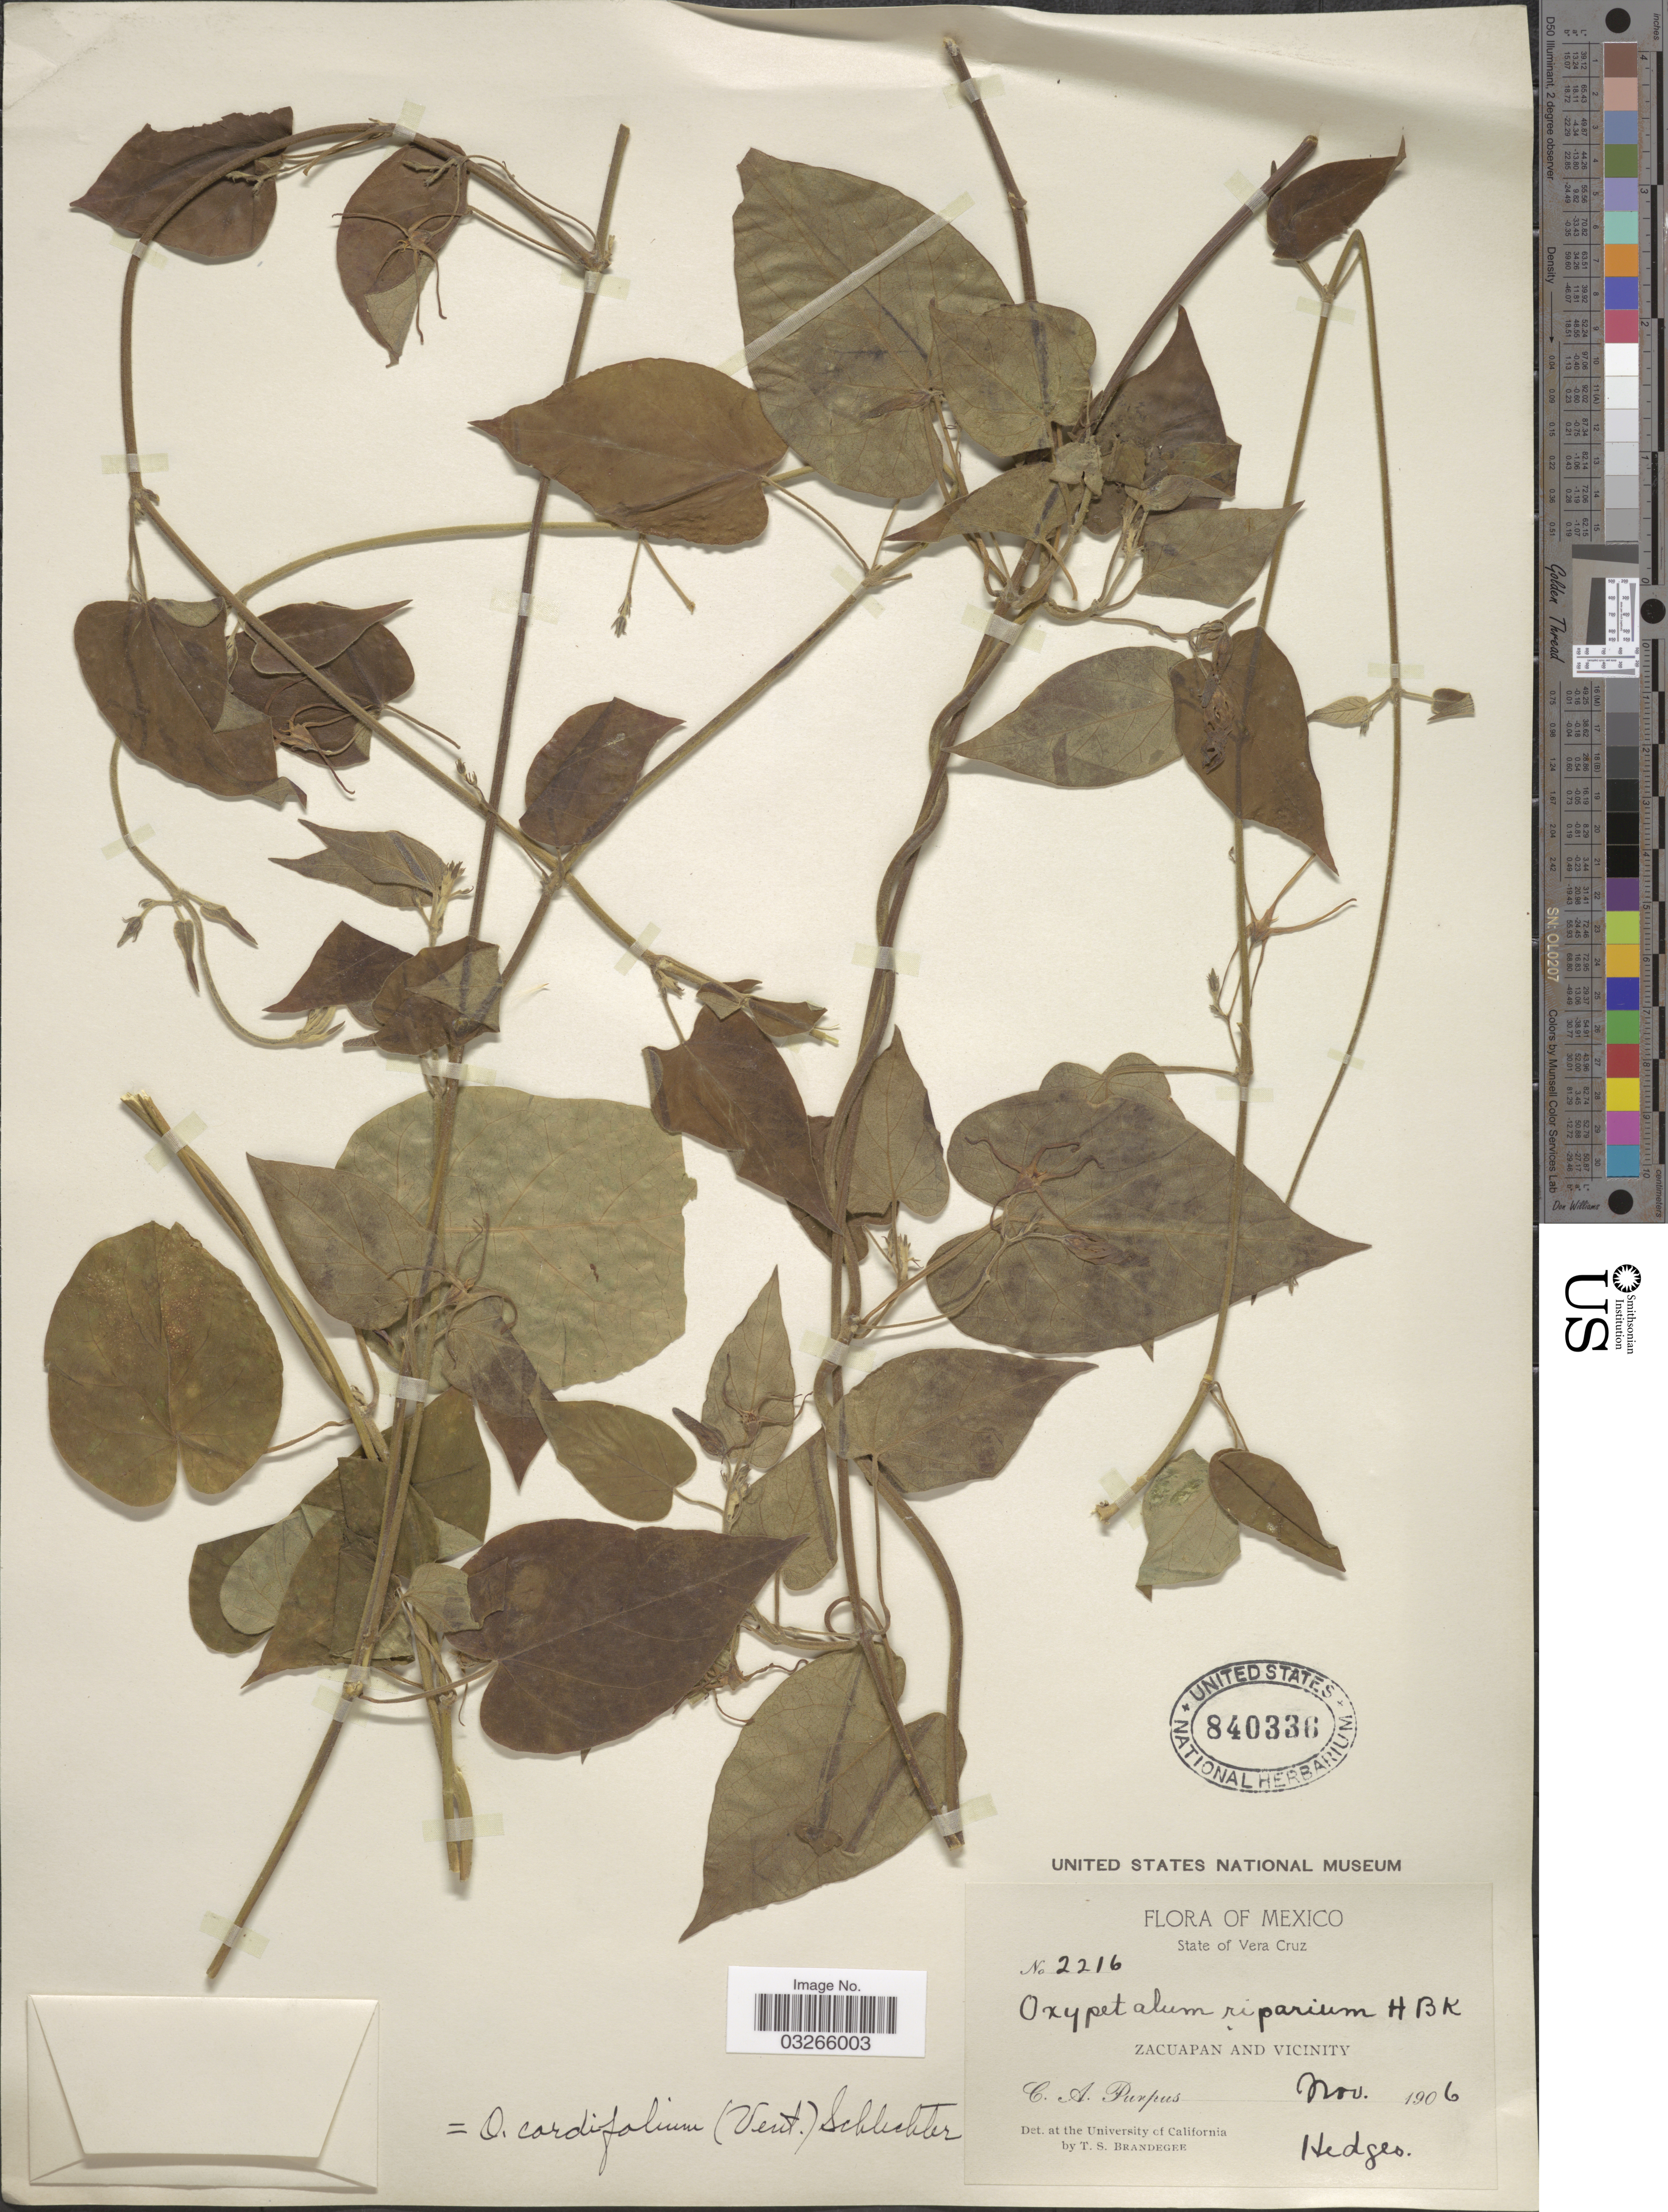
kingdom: Plantae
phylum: Tracheophyta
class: Magnoliopsida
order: Gentianales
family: Apocynaceae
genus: Oxypetalum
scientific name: Oxypetalum cordifolium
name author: (Vent.) Schltr.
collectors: C. A. Purpus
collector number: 2216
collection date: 1906-11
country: Mexico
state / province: Veracruz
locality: State of Vera Cruz. Zacuapan and Vicinity.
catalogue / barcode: US 840336